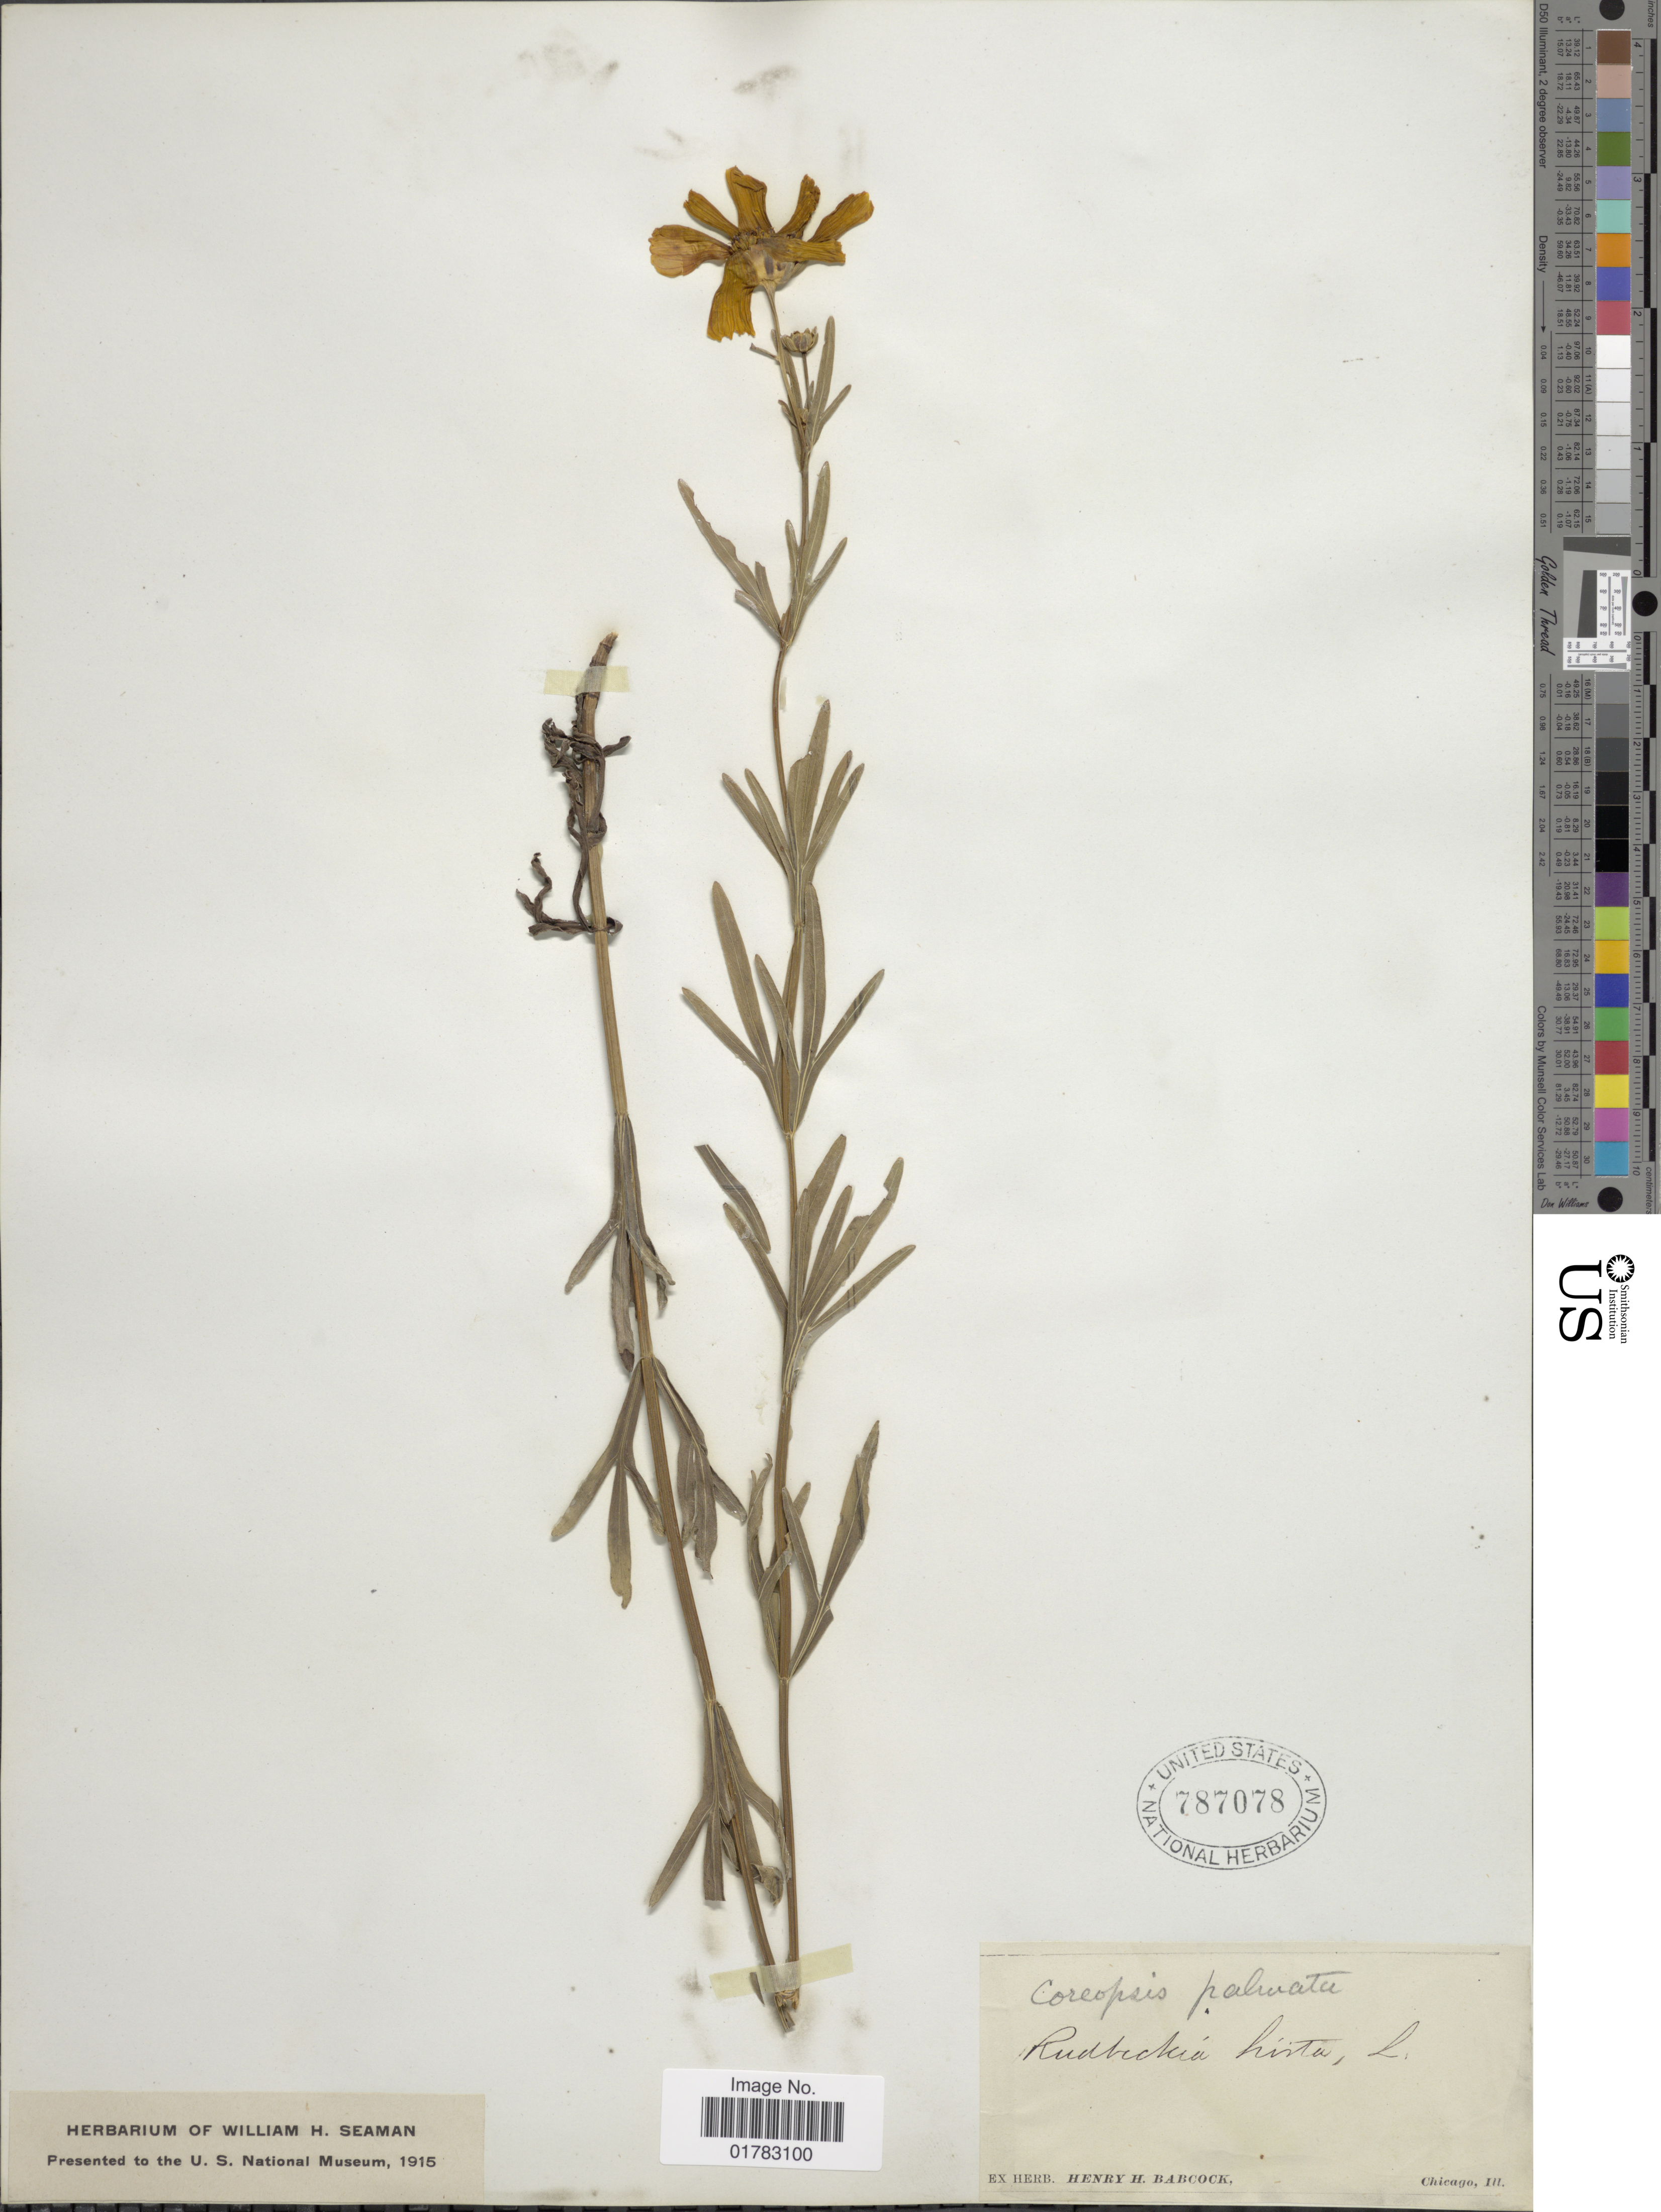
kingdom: Plantae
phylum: Tracheophyta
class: Magnoliopsida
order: Asterales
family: Asteraceae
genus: Coreopsis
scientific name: Coreopsis palmata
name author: Nutt.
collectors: ex herb. Henry Homes Babcock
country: United States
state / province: Illinois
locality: Chicago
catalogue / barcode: US 787078